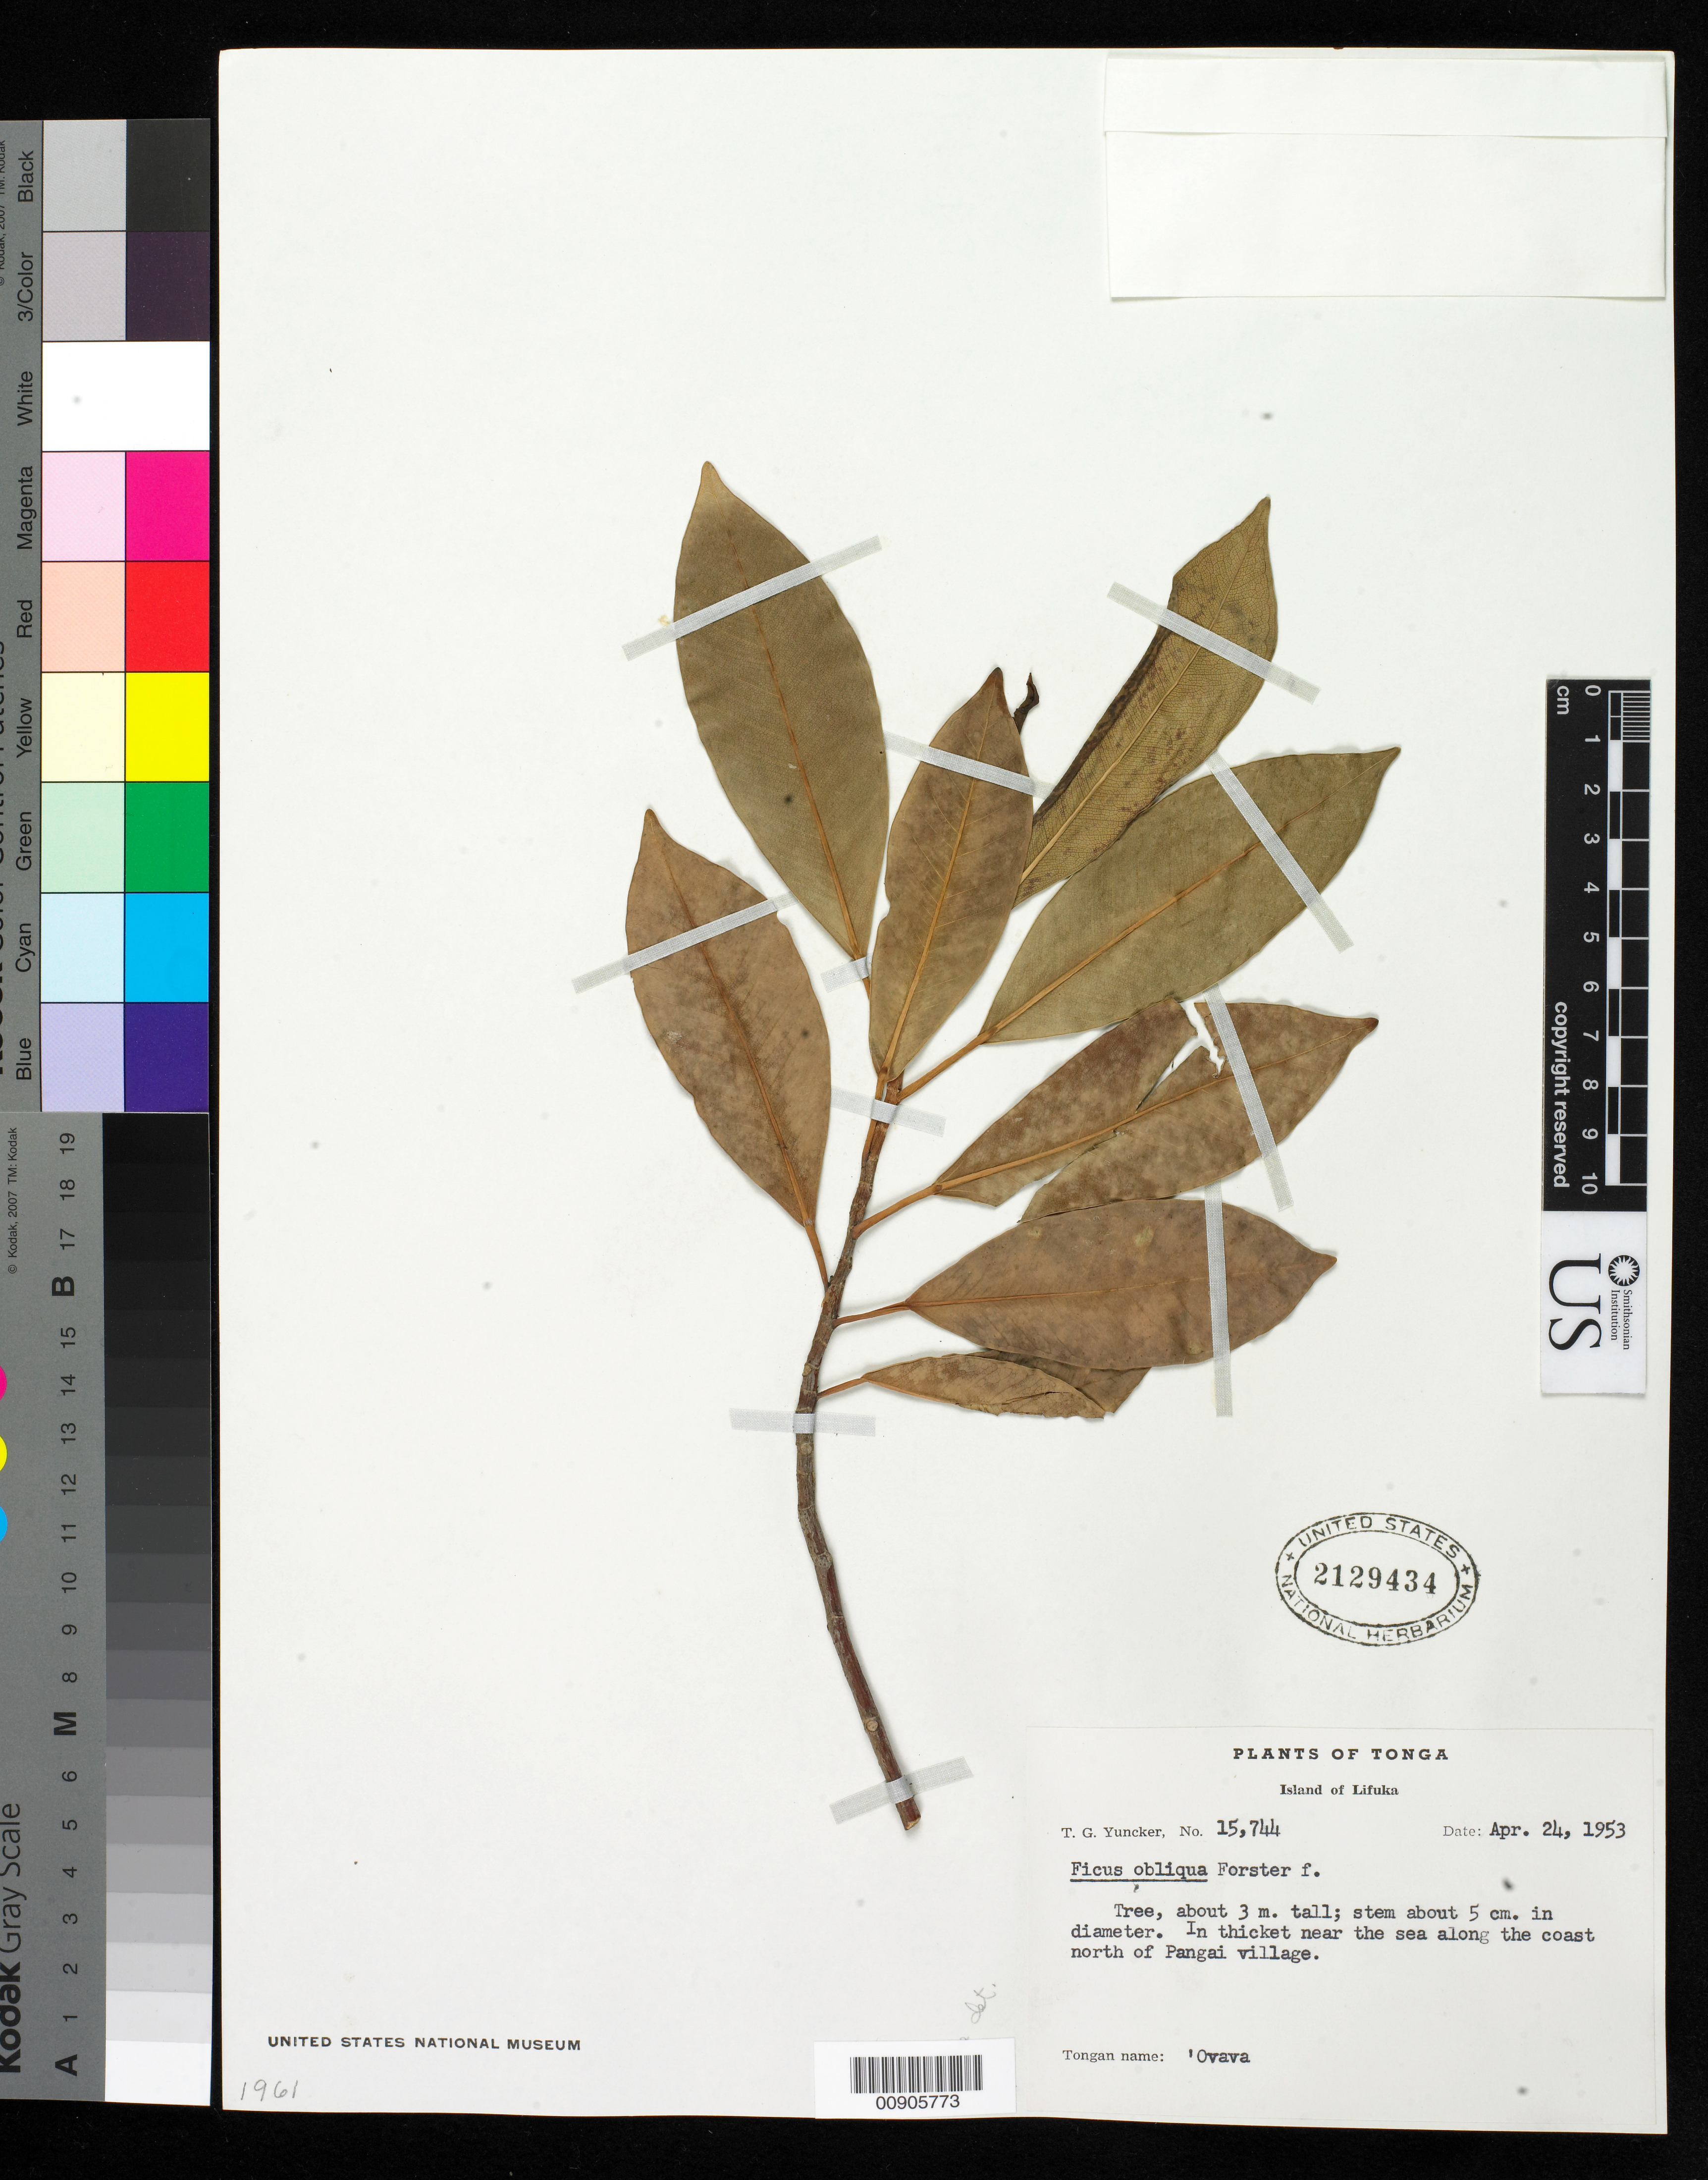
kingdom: Plantae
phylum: Tracheophyta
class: Magnoliopsida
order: Rosales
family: Moraceae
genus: Ficus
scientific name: Ficus obliqua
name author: G. Forst.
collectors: T. G. Yuncker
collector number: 15744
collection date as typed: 24 Apr 1953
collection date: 1953-04-24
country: Tonga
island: Lifuka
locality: along the coast north of Pangai village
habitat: in thicket near the sea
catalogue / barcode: US 2129434